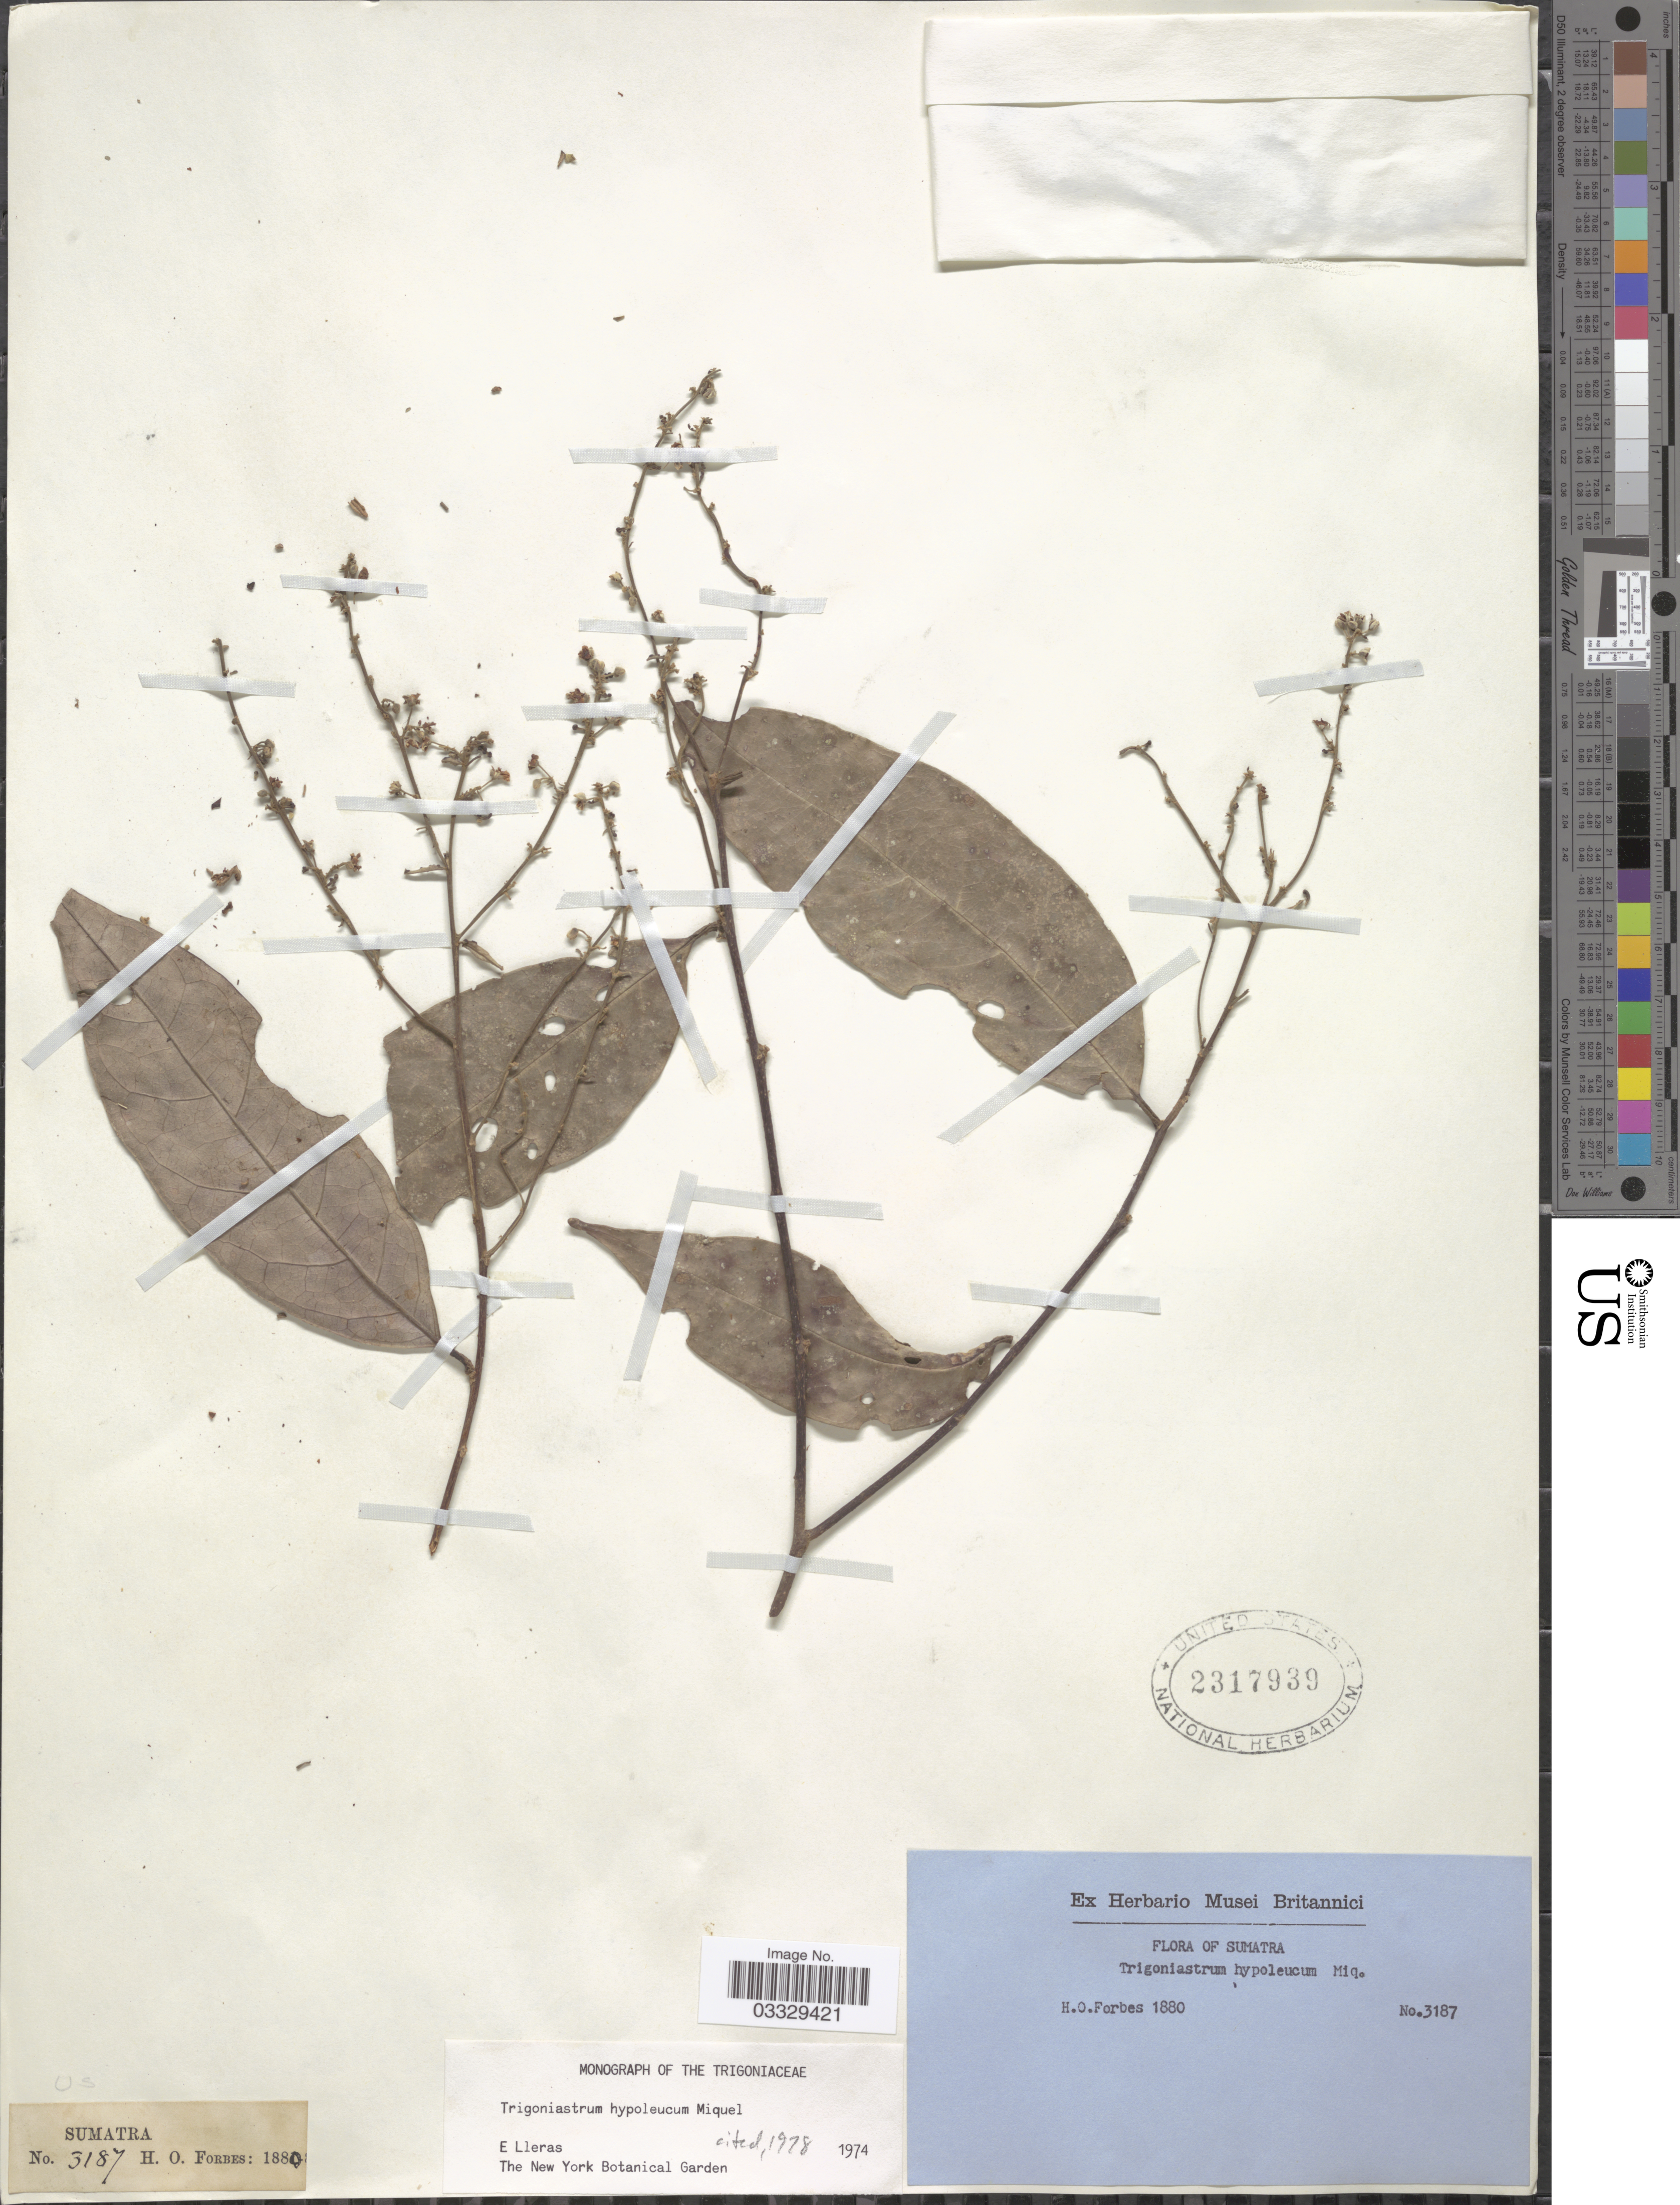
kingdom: Plantae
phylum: Tracheophyta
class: Magnoliopsida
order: Malpighiales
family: Trigoniaceae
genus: Trigoniastrum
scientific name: Trigoniastrum hypoleucum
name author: Miq.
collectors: H. O. Forbes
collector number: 3187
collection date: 1880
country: Indonesia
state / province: Sumatra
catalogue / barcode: US 2317939